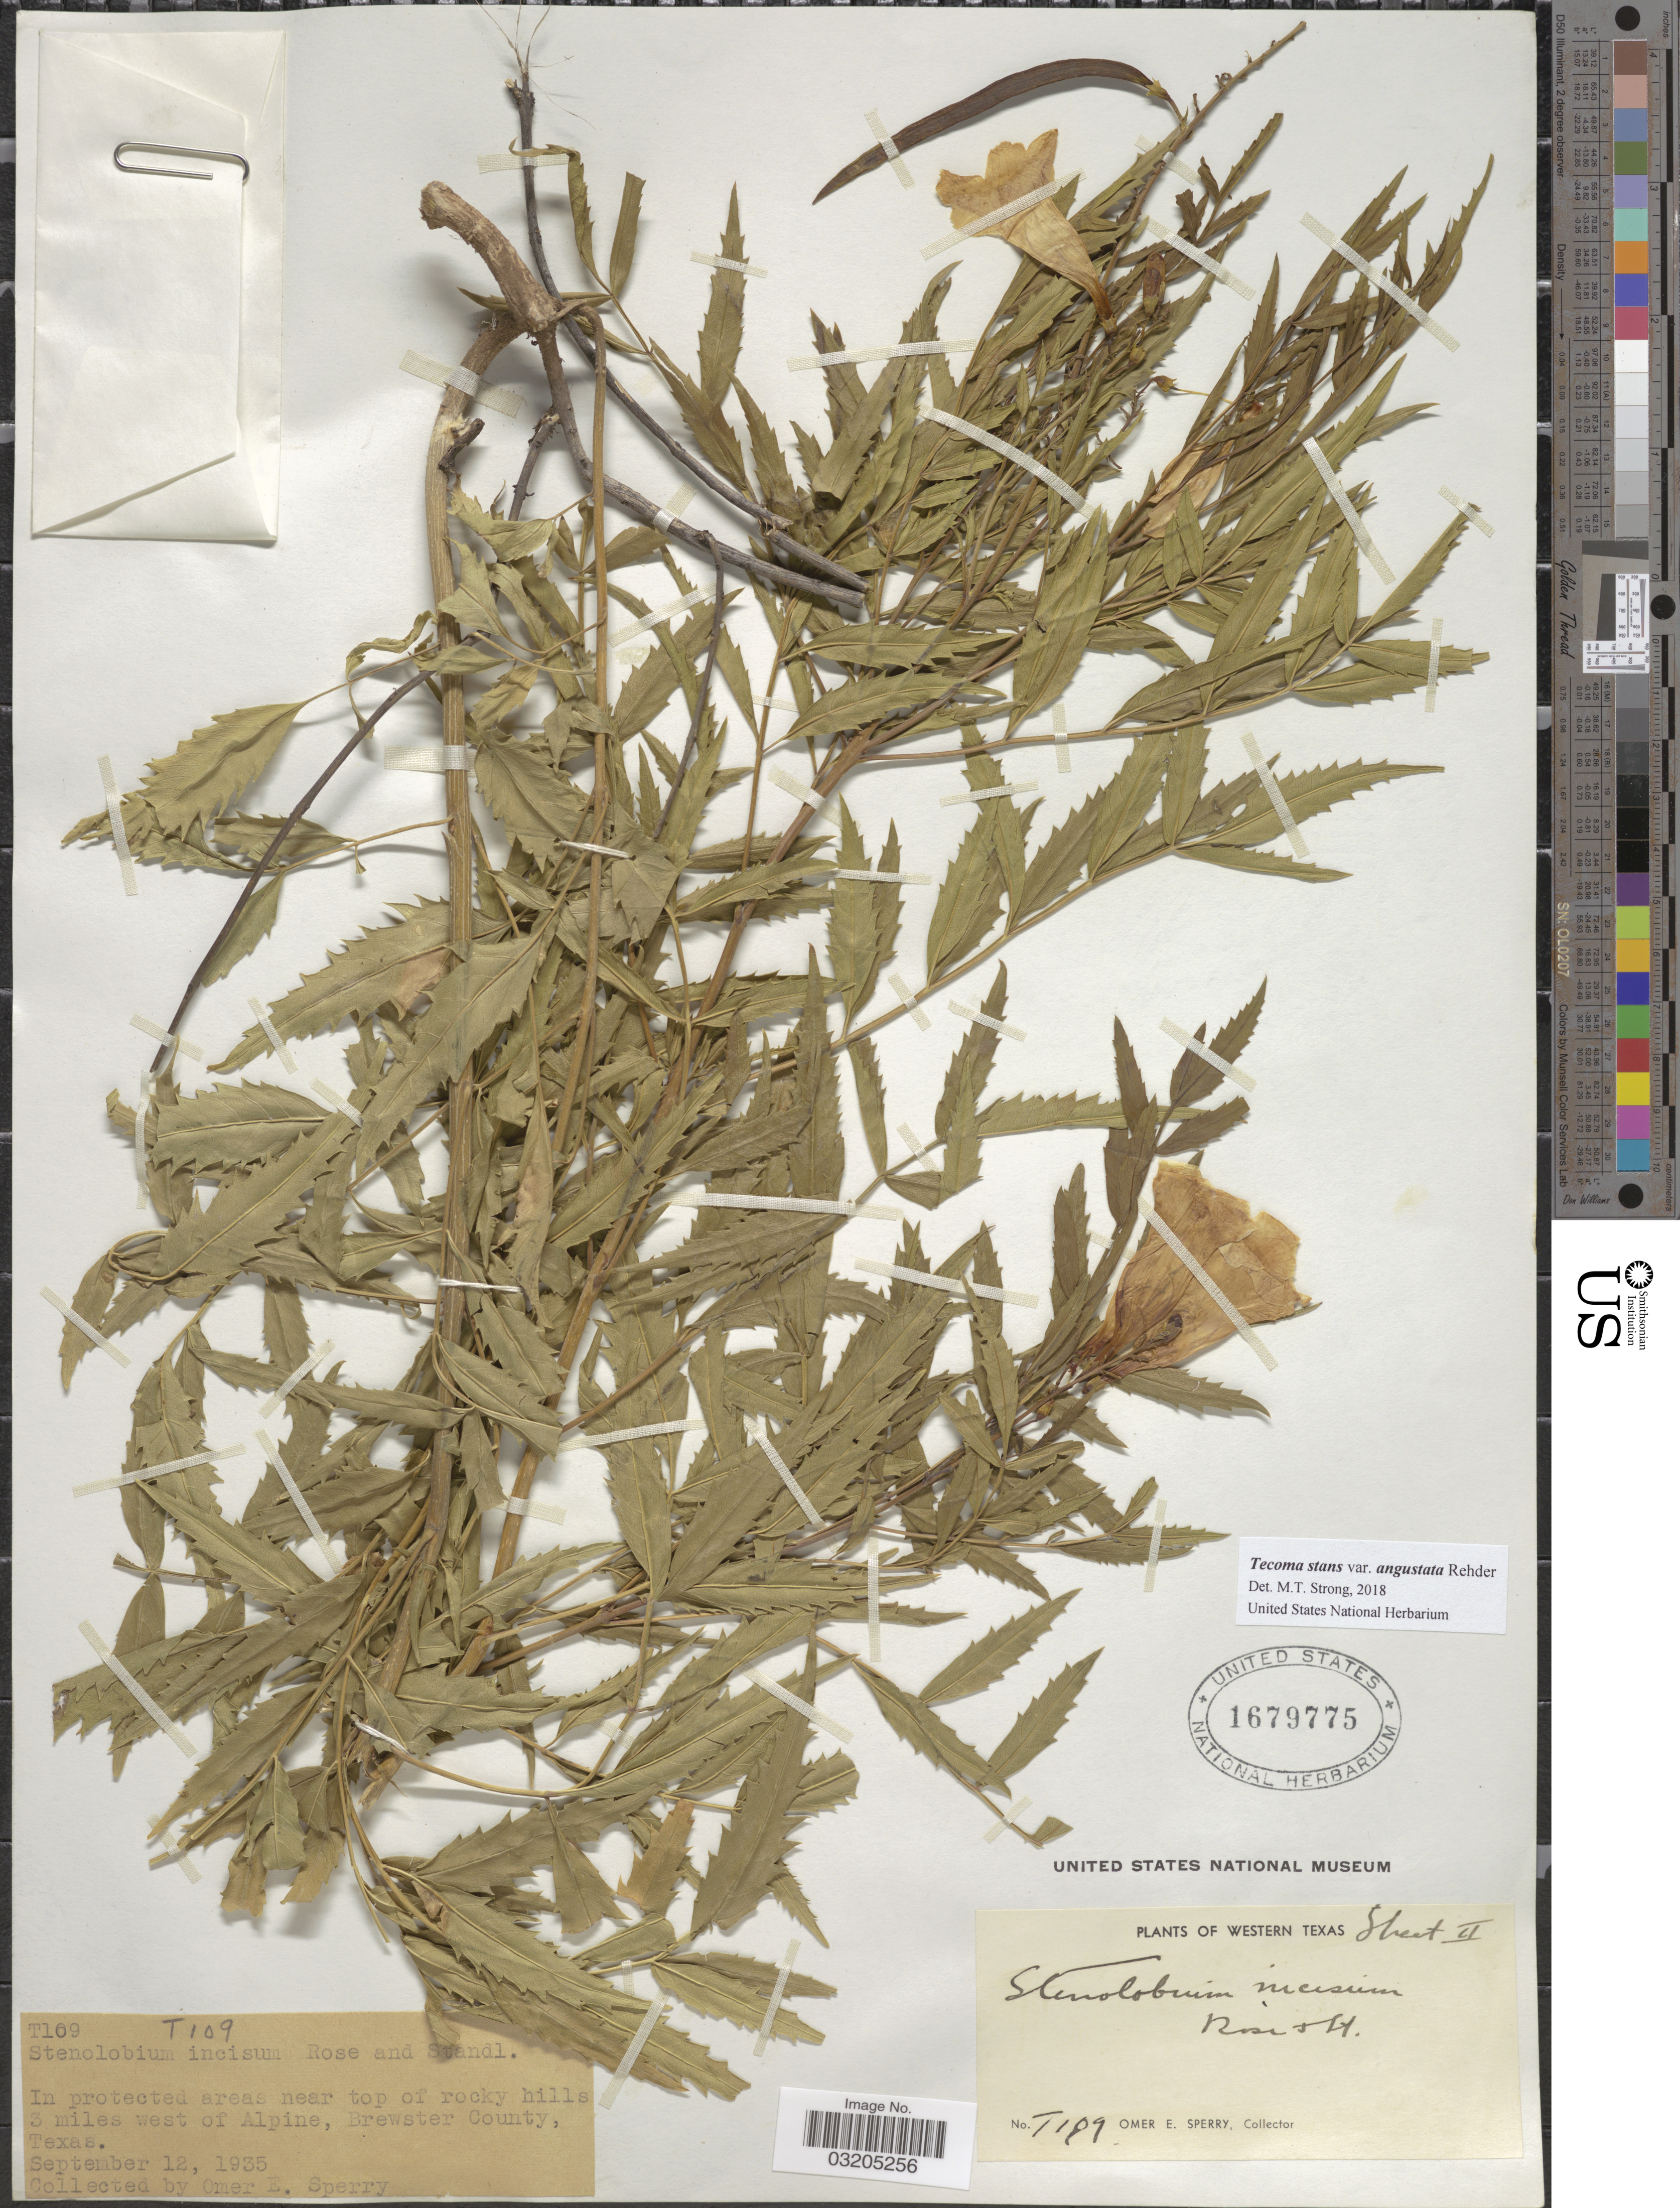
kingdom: Plantae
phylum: Tracheophyta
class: Magnoliopsida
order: Lamiales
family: Bignoniaceae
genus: Tecoma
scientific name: Tecoma stans var. angustata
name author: Rehder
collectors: O. E. Sperry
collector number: T109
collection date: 1935-09-12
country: United States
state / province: Texas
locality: Western Texas. In protected areas near top of rocky hills 3 miles west of Alpine, Brewster County.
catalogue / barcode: US 1679775